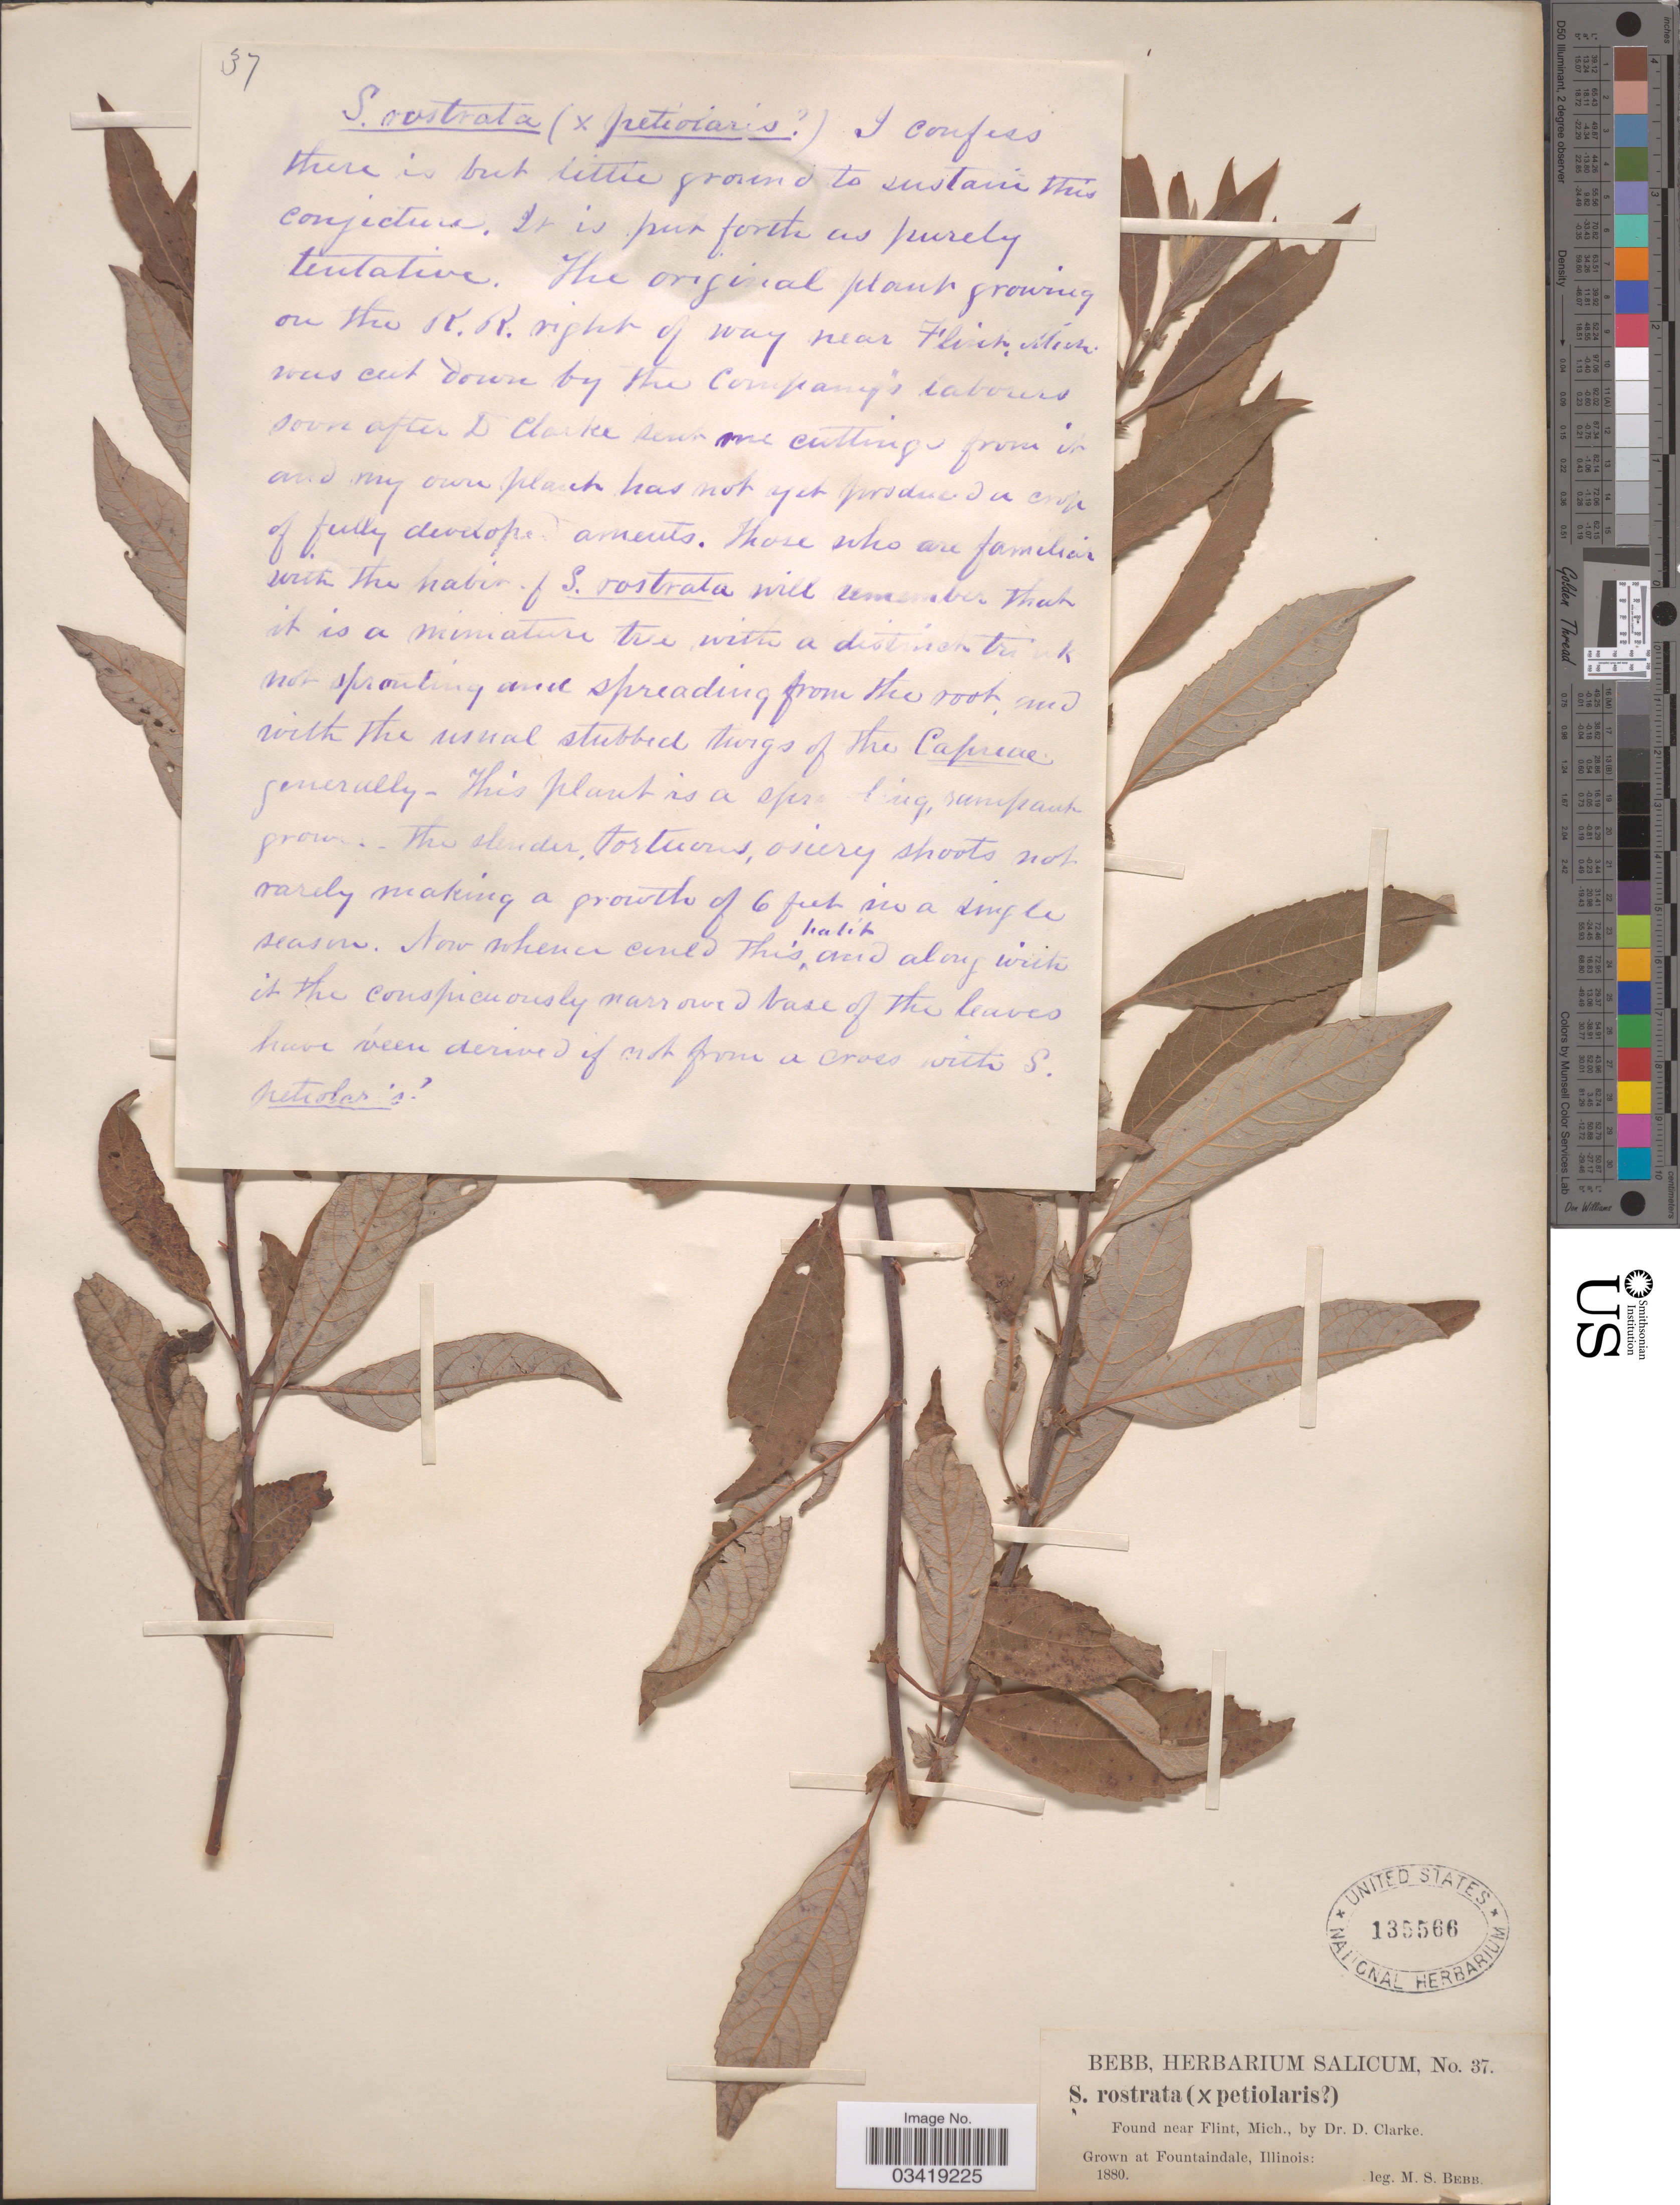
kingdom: Plantae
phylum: Tracheophyta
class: Magnoliopsida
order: Malpighiales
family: Salicaceae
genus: Salix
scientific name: Salix bebbiana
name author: Sarg.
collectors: M. Bebb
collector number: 37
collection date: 1880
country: United States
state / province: Illinois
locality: Grown at Fountaindale.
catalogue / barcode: US 135566